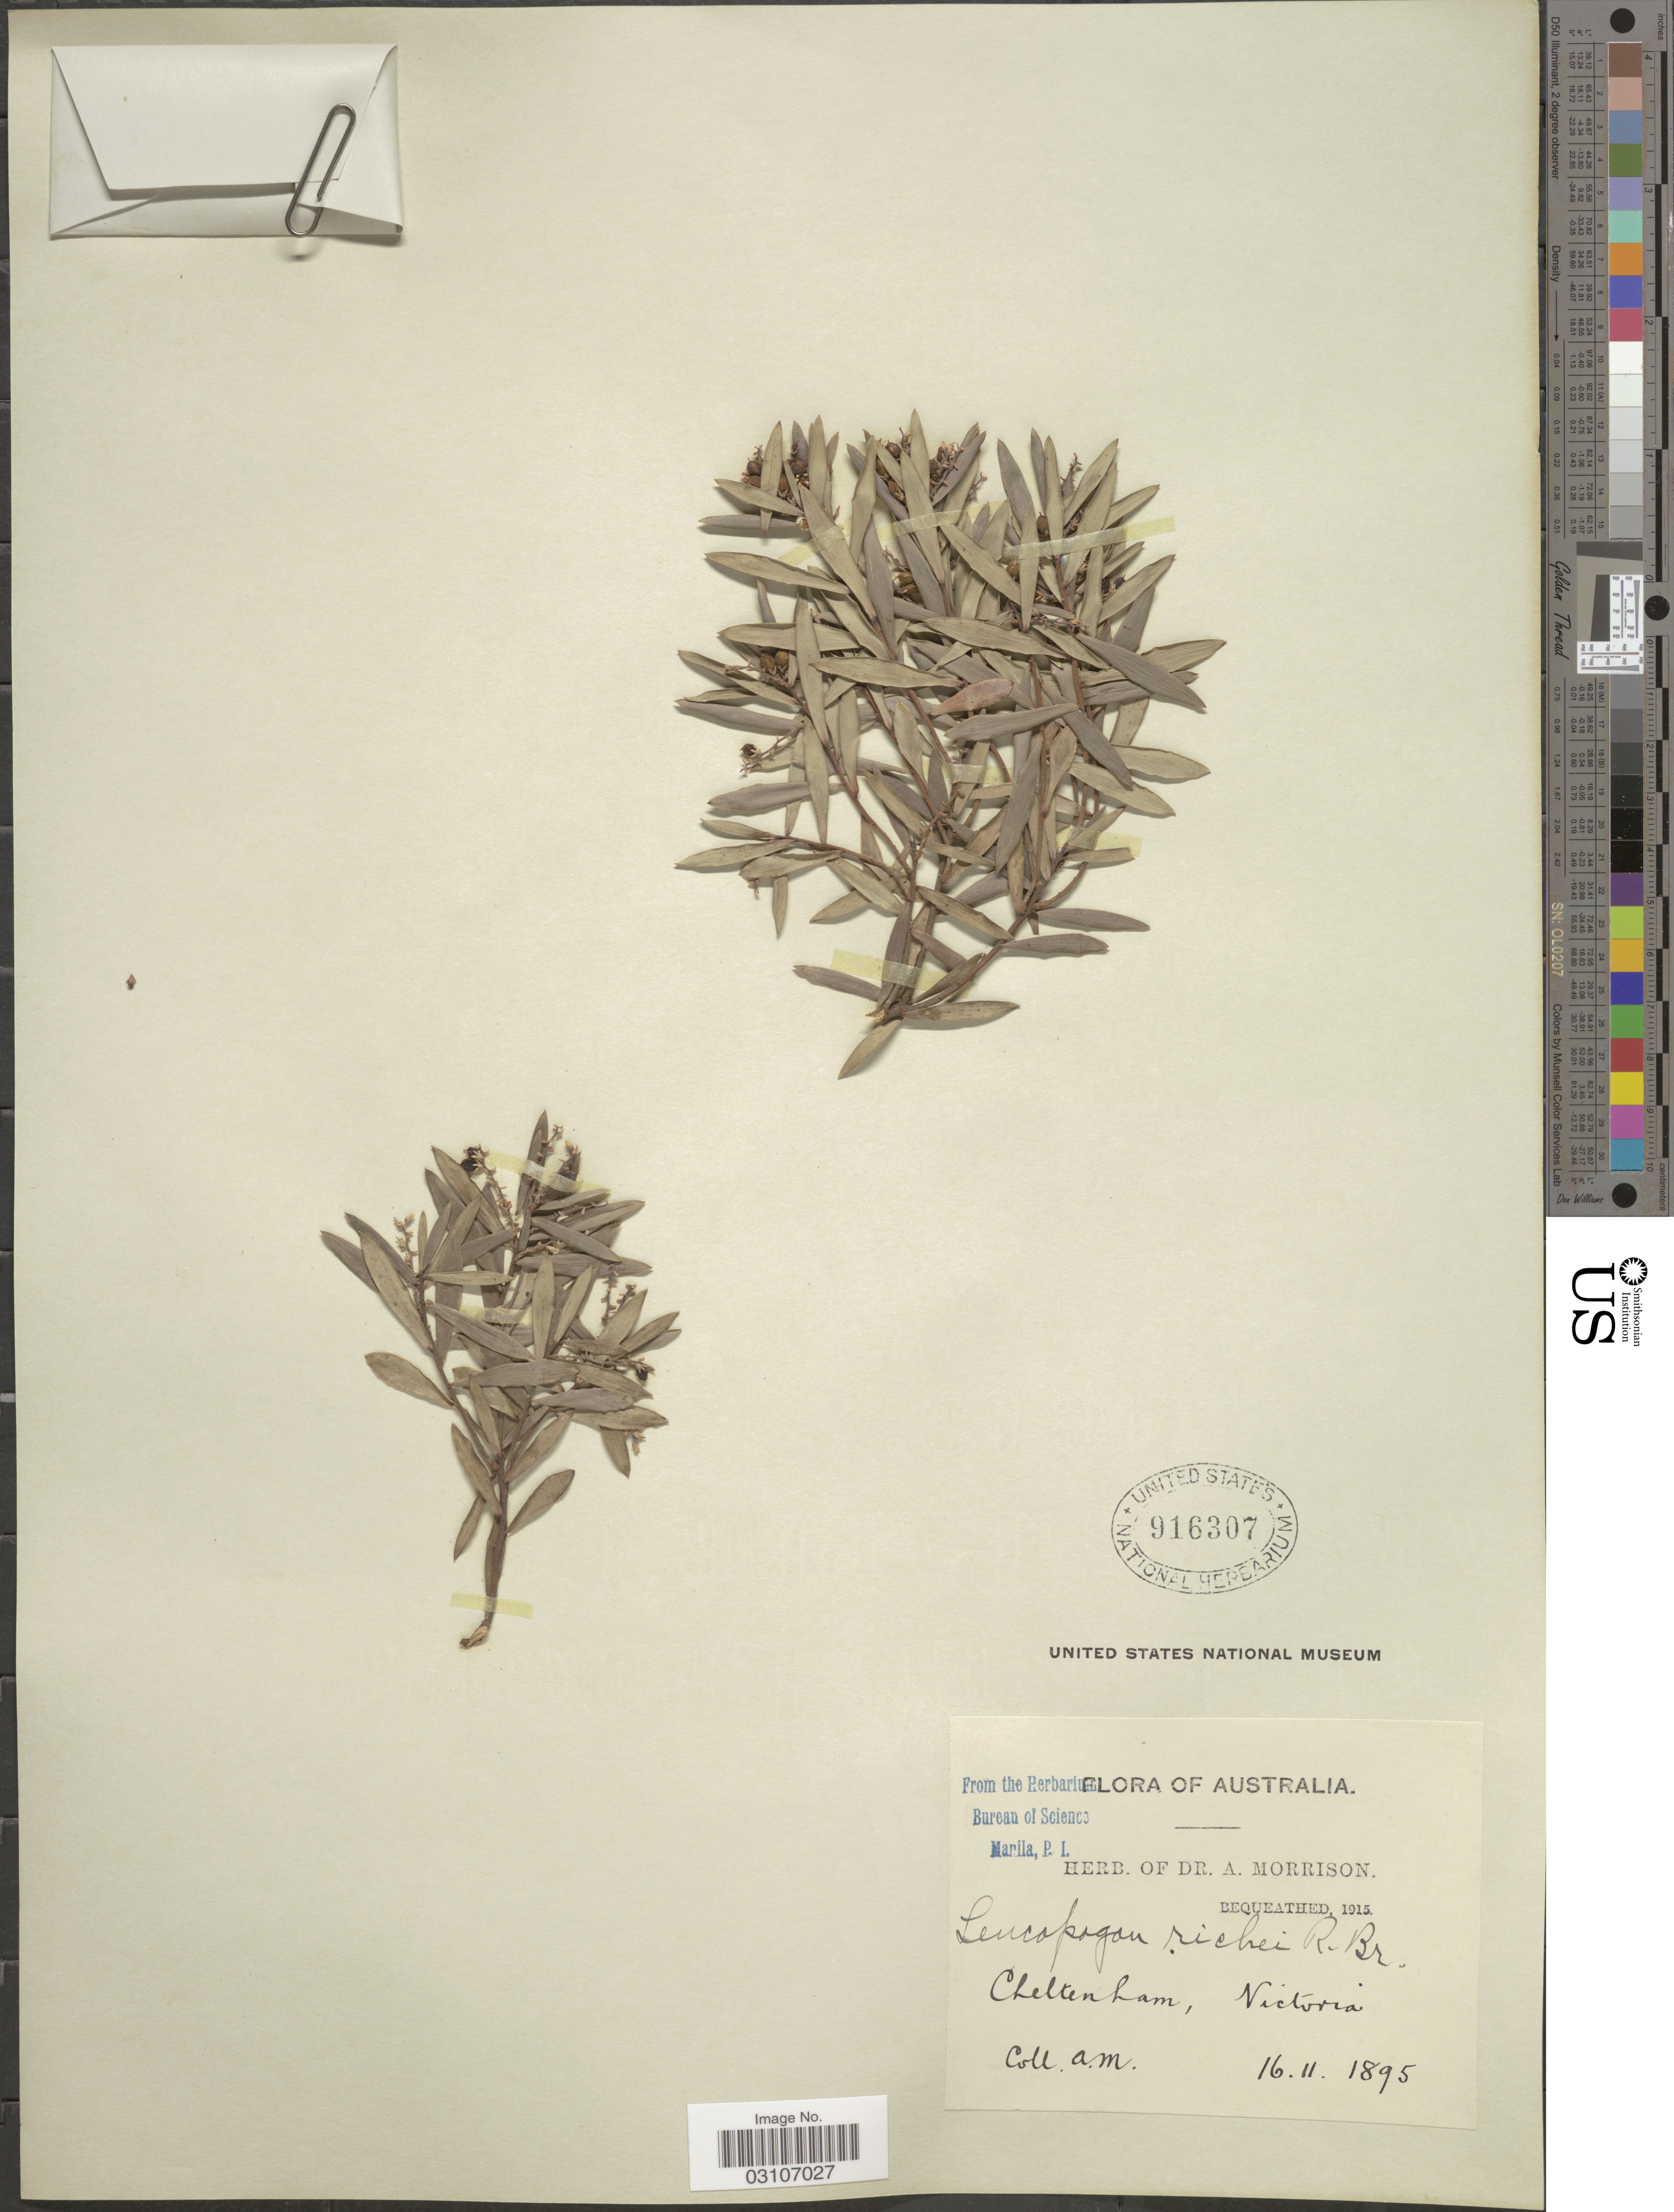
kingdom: Plantae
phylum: Tracheophyta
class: Magnoliopsida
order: Ericales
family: Ericaceae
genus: Leucopogon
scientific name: Leucopogon richei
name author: R. Br.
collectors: A. Morrison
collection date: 1895-11-16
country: Australia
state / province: Victoria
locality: Cheltenham, Victoria.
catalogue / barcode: US 916307